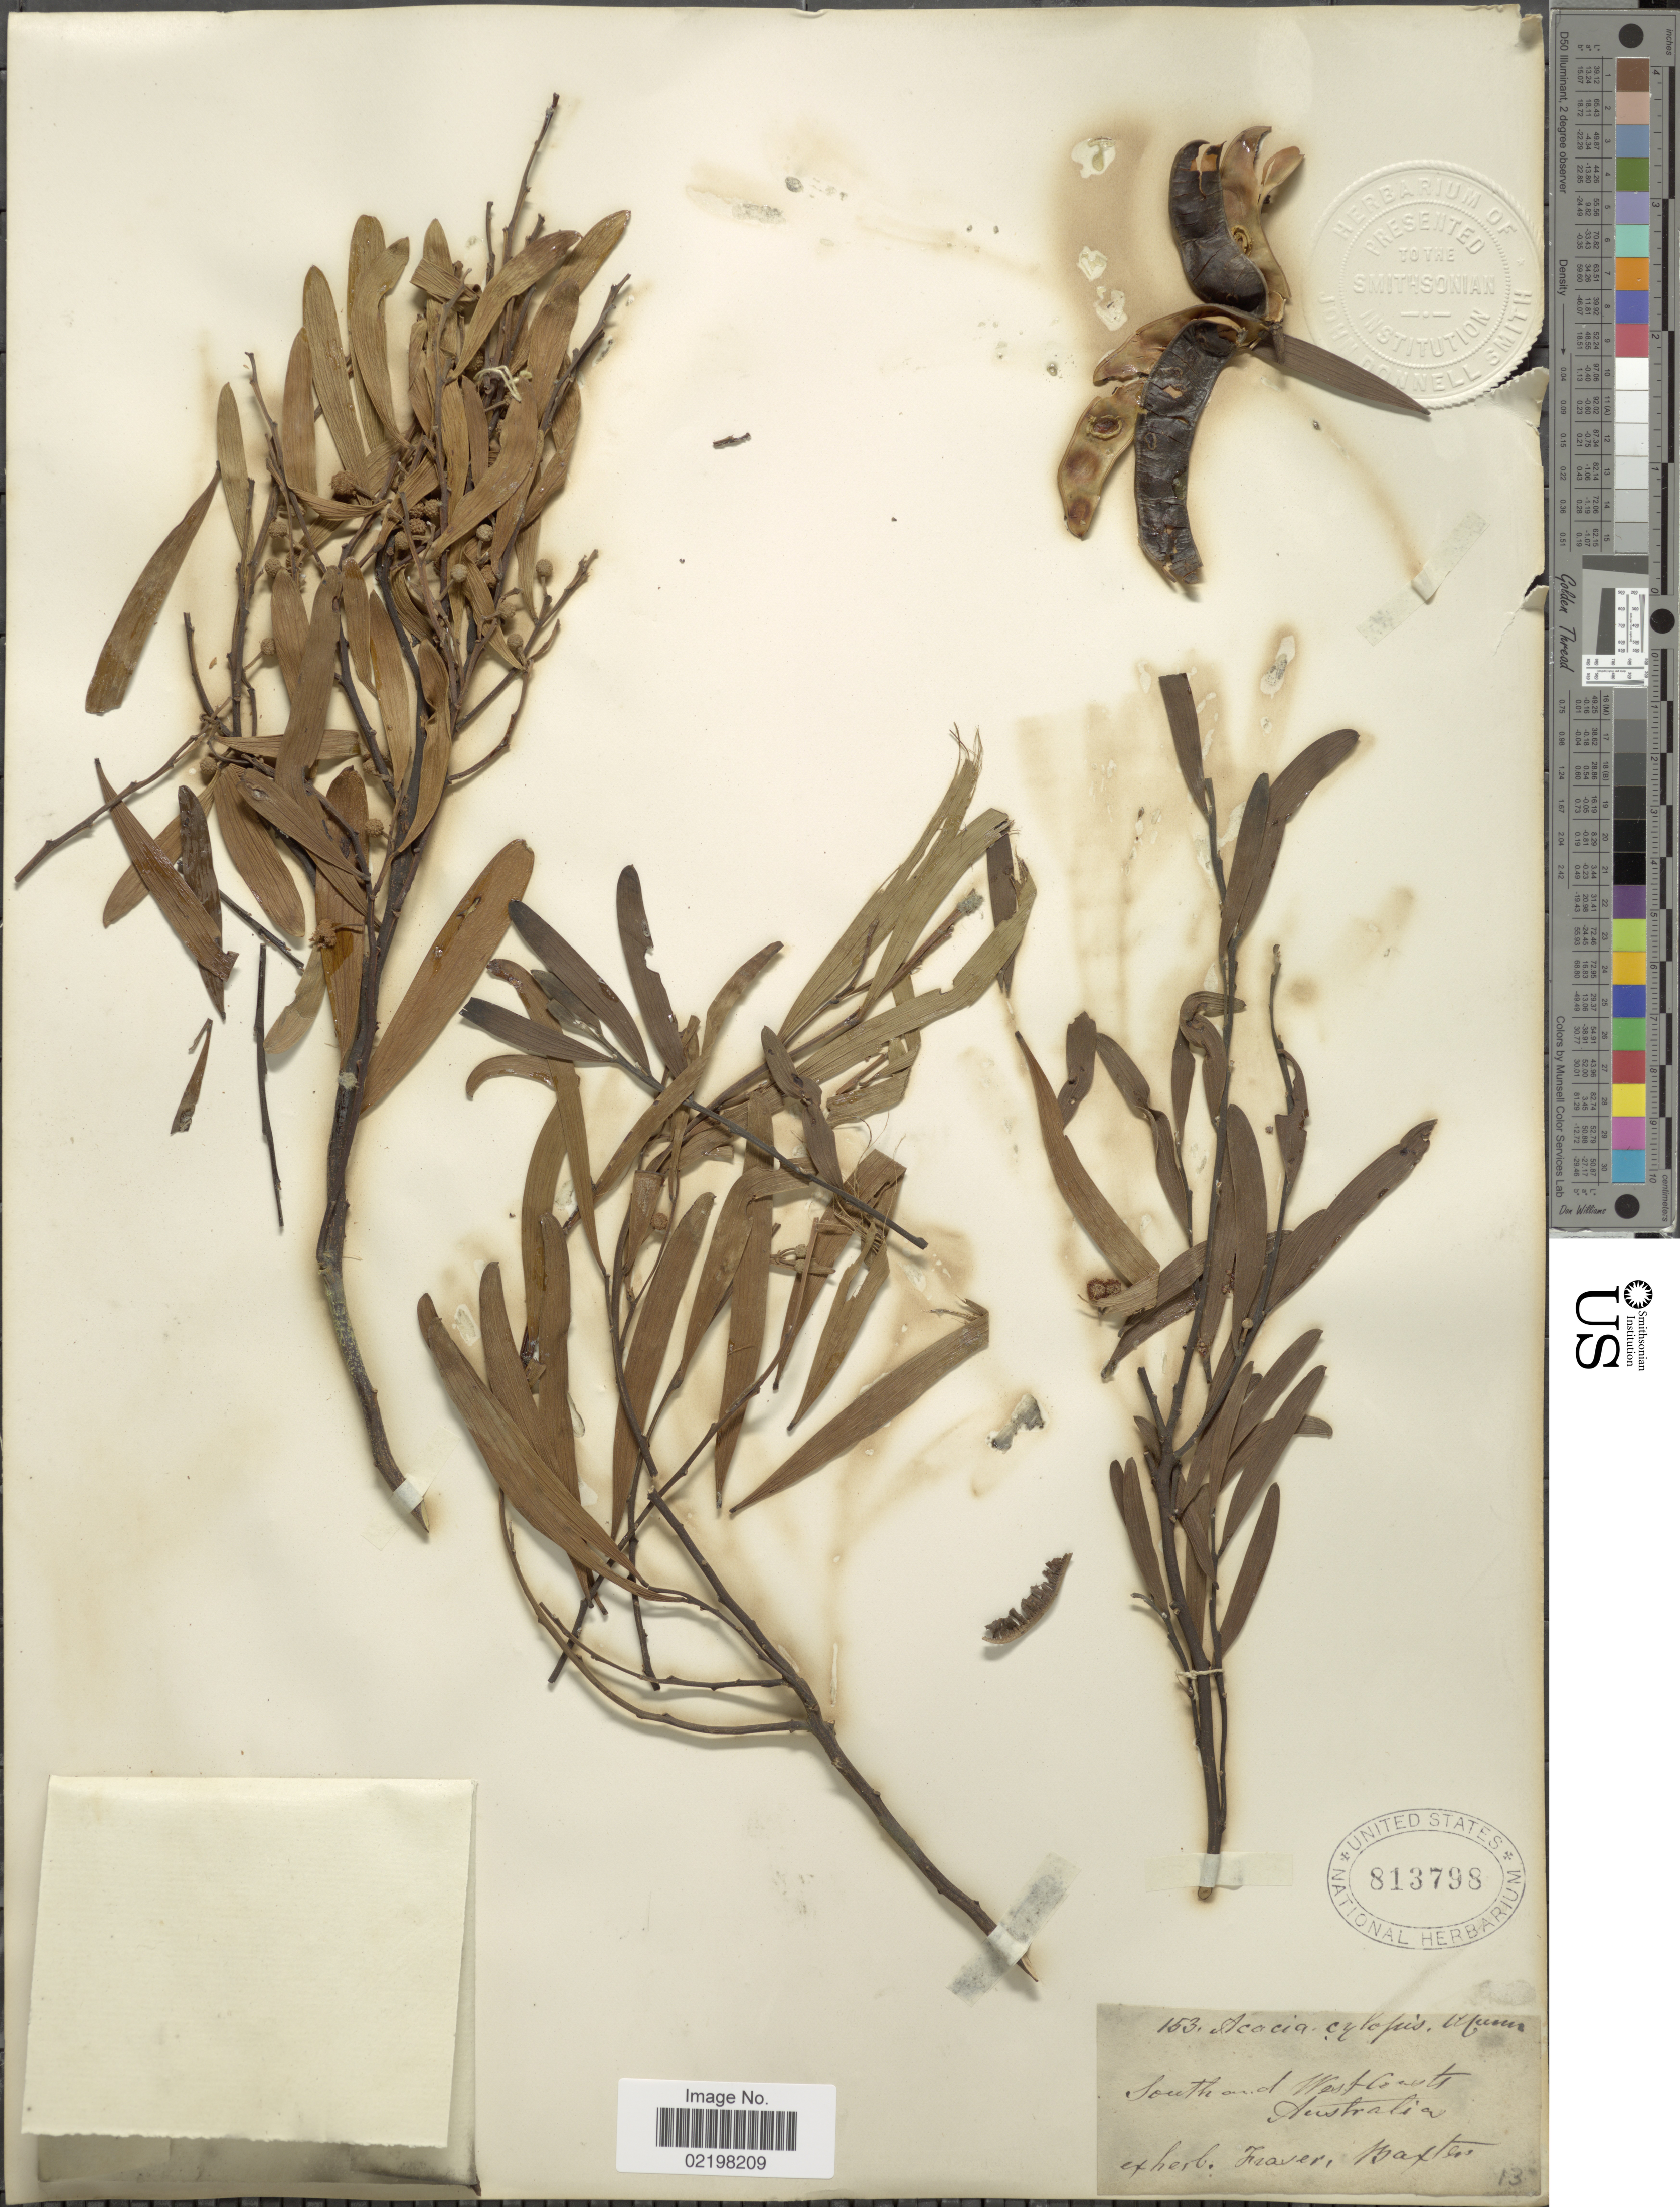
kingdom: Plantae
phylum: Tracheophyta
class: Magnoliopsida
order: Fabales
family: Fabaceae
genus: Acacia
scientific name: Acacia cyclops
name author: A. Cunn. ex G. Don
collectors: ex herb. F. Baxter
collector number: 153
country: Australia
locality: South and West Coast Australia.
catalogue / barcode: US 813798